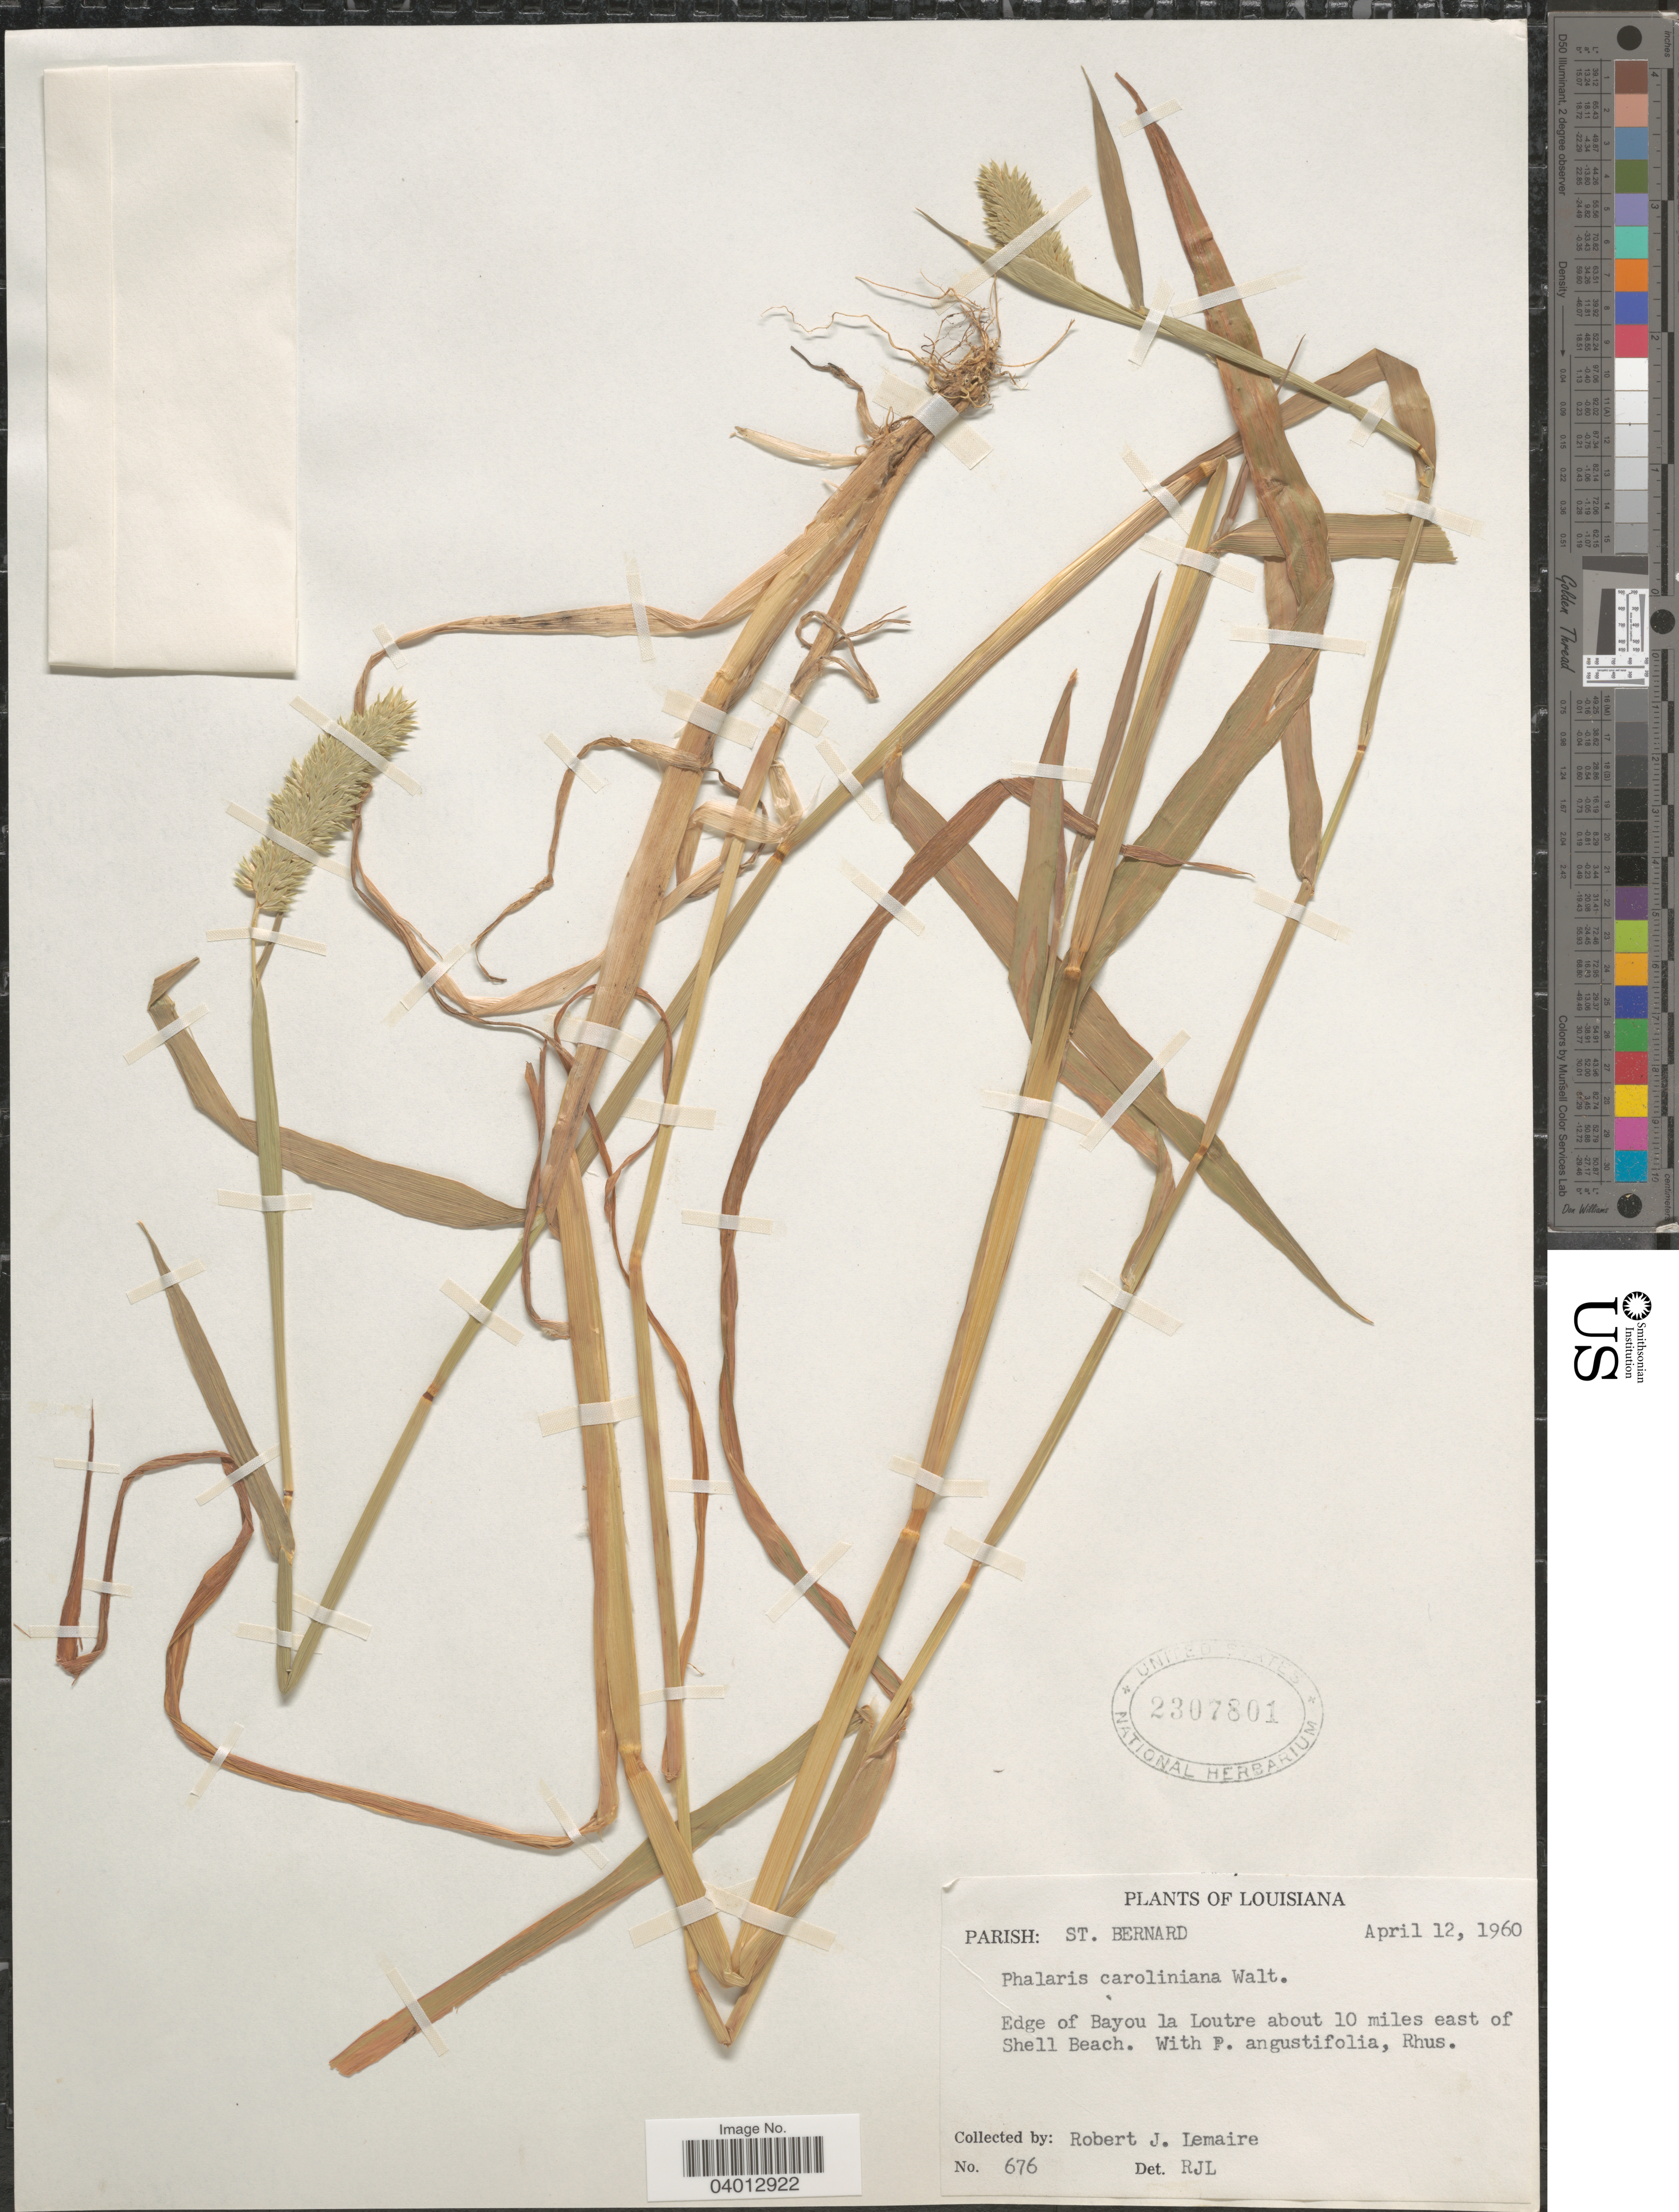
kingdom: Plantae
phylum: Tracheophyta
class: Liliopsida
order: Poales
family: Poaceae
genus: Phalaris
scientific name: Phalaris caroliniana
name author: Walter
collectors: R. J. Lemaire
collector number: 676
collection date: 1960-04-12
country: United States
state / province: Louisiana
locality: Parish: St. Bernard. Edge of Bayou la Loutre about 10 miles east of Shell Beach.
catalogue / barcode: US 2307801